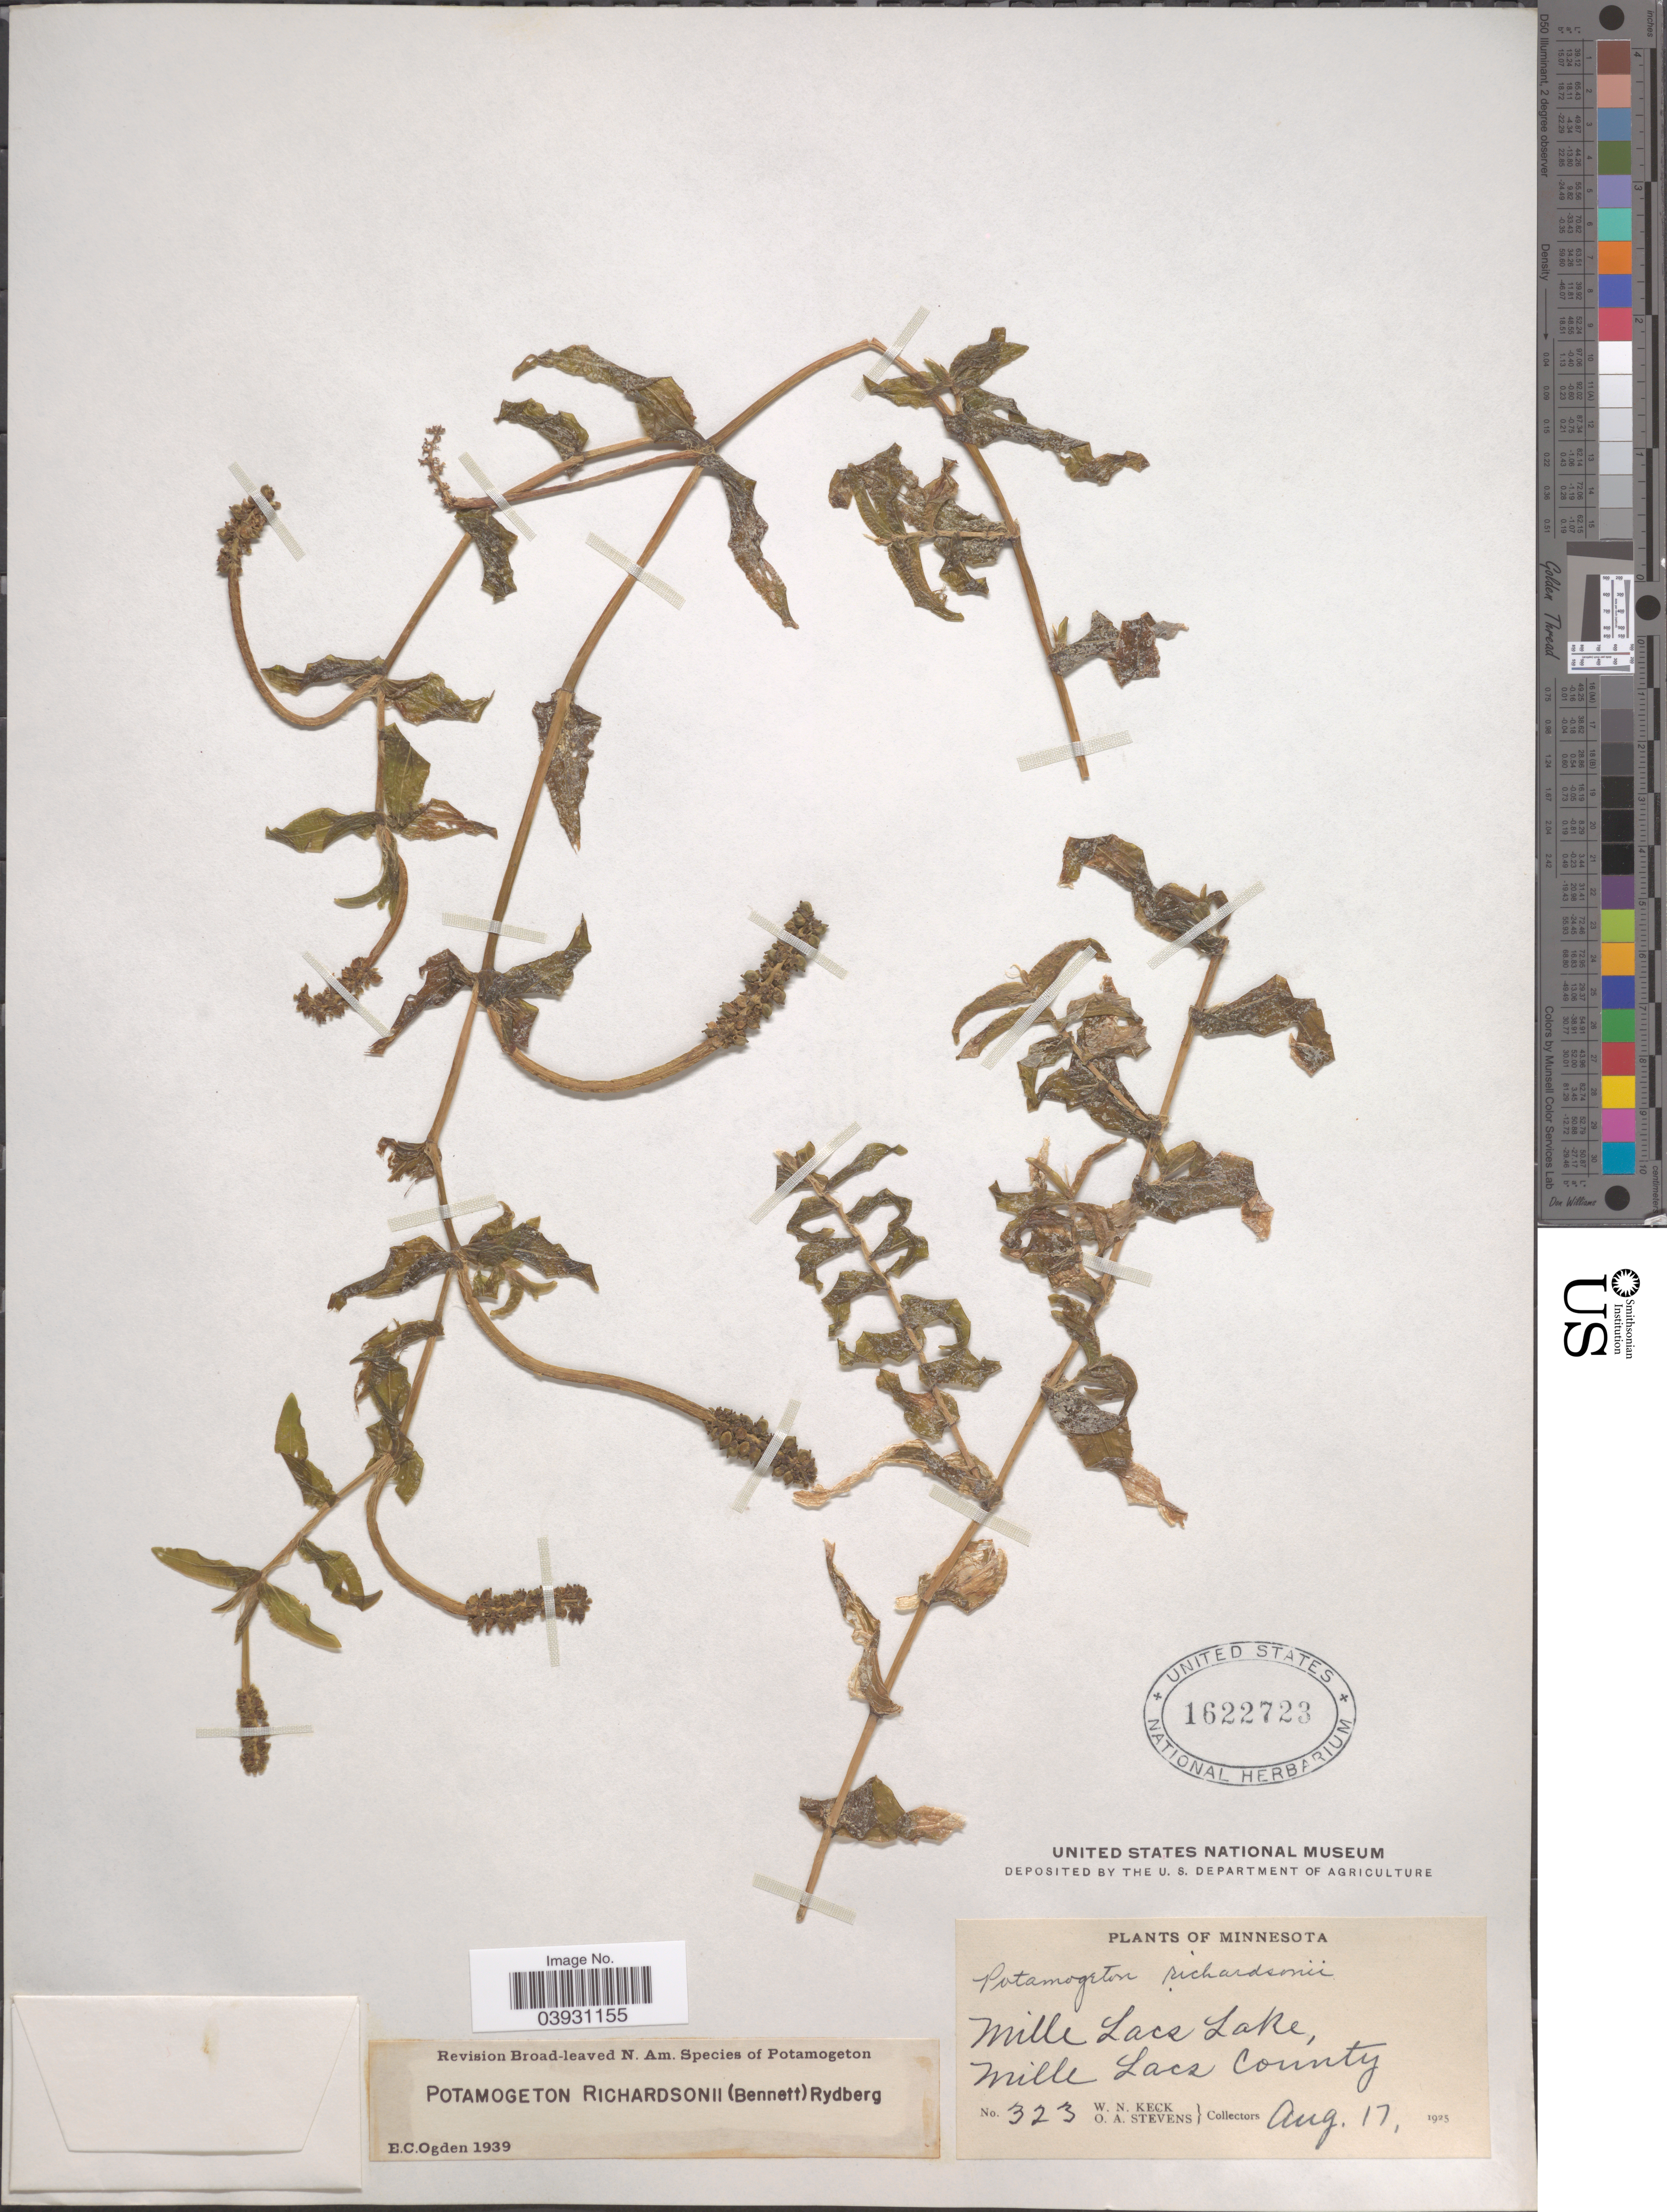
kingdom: Plantae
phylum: Tracheophyta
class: Liliopsida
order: Alismatales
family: Potamogetonaceae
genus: Potamogeton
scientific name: Potamogeton richardsonii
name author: (A.W. Benn.) Rydb.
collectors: W. Keck & O. A. Stevens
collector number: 323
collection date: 1925-08-17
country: United States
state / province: Minnesota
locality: Mille Lacs Lake, Mille Lacs County.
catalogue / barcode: US 1622723